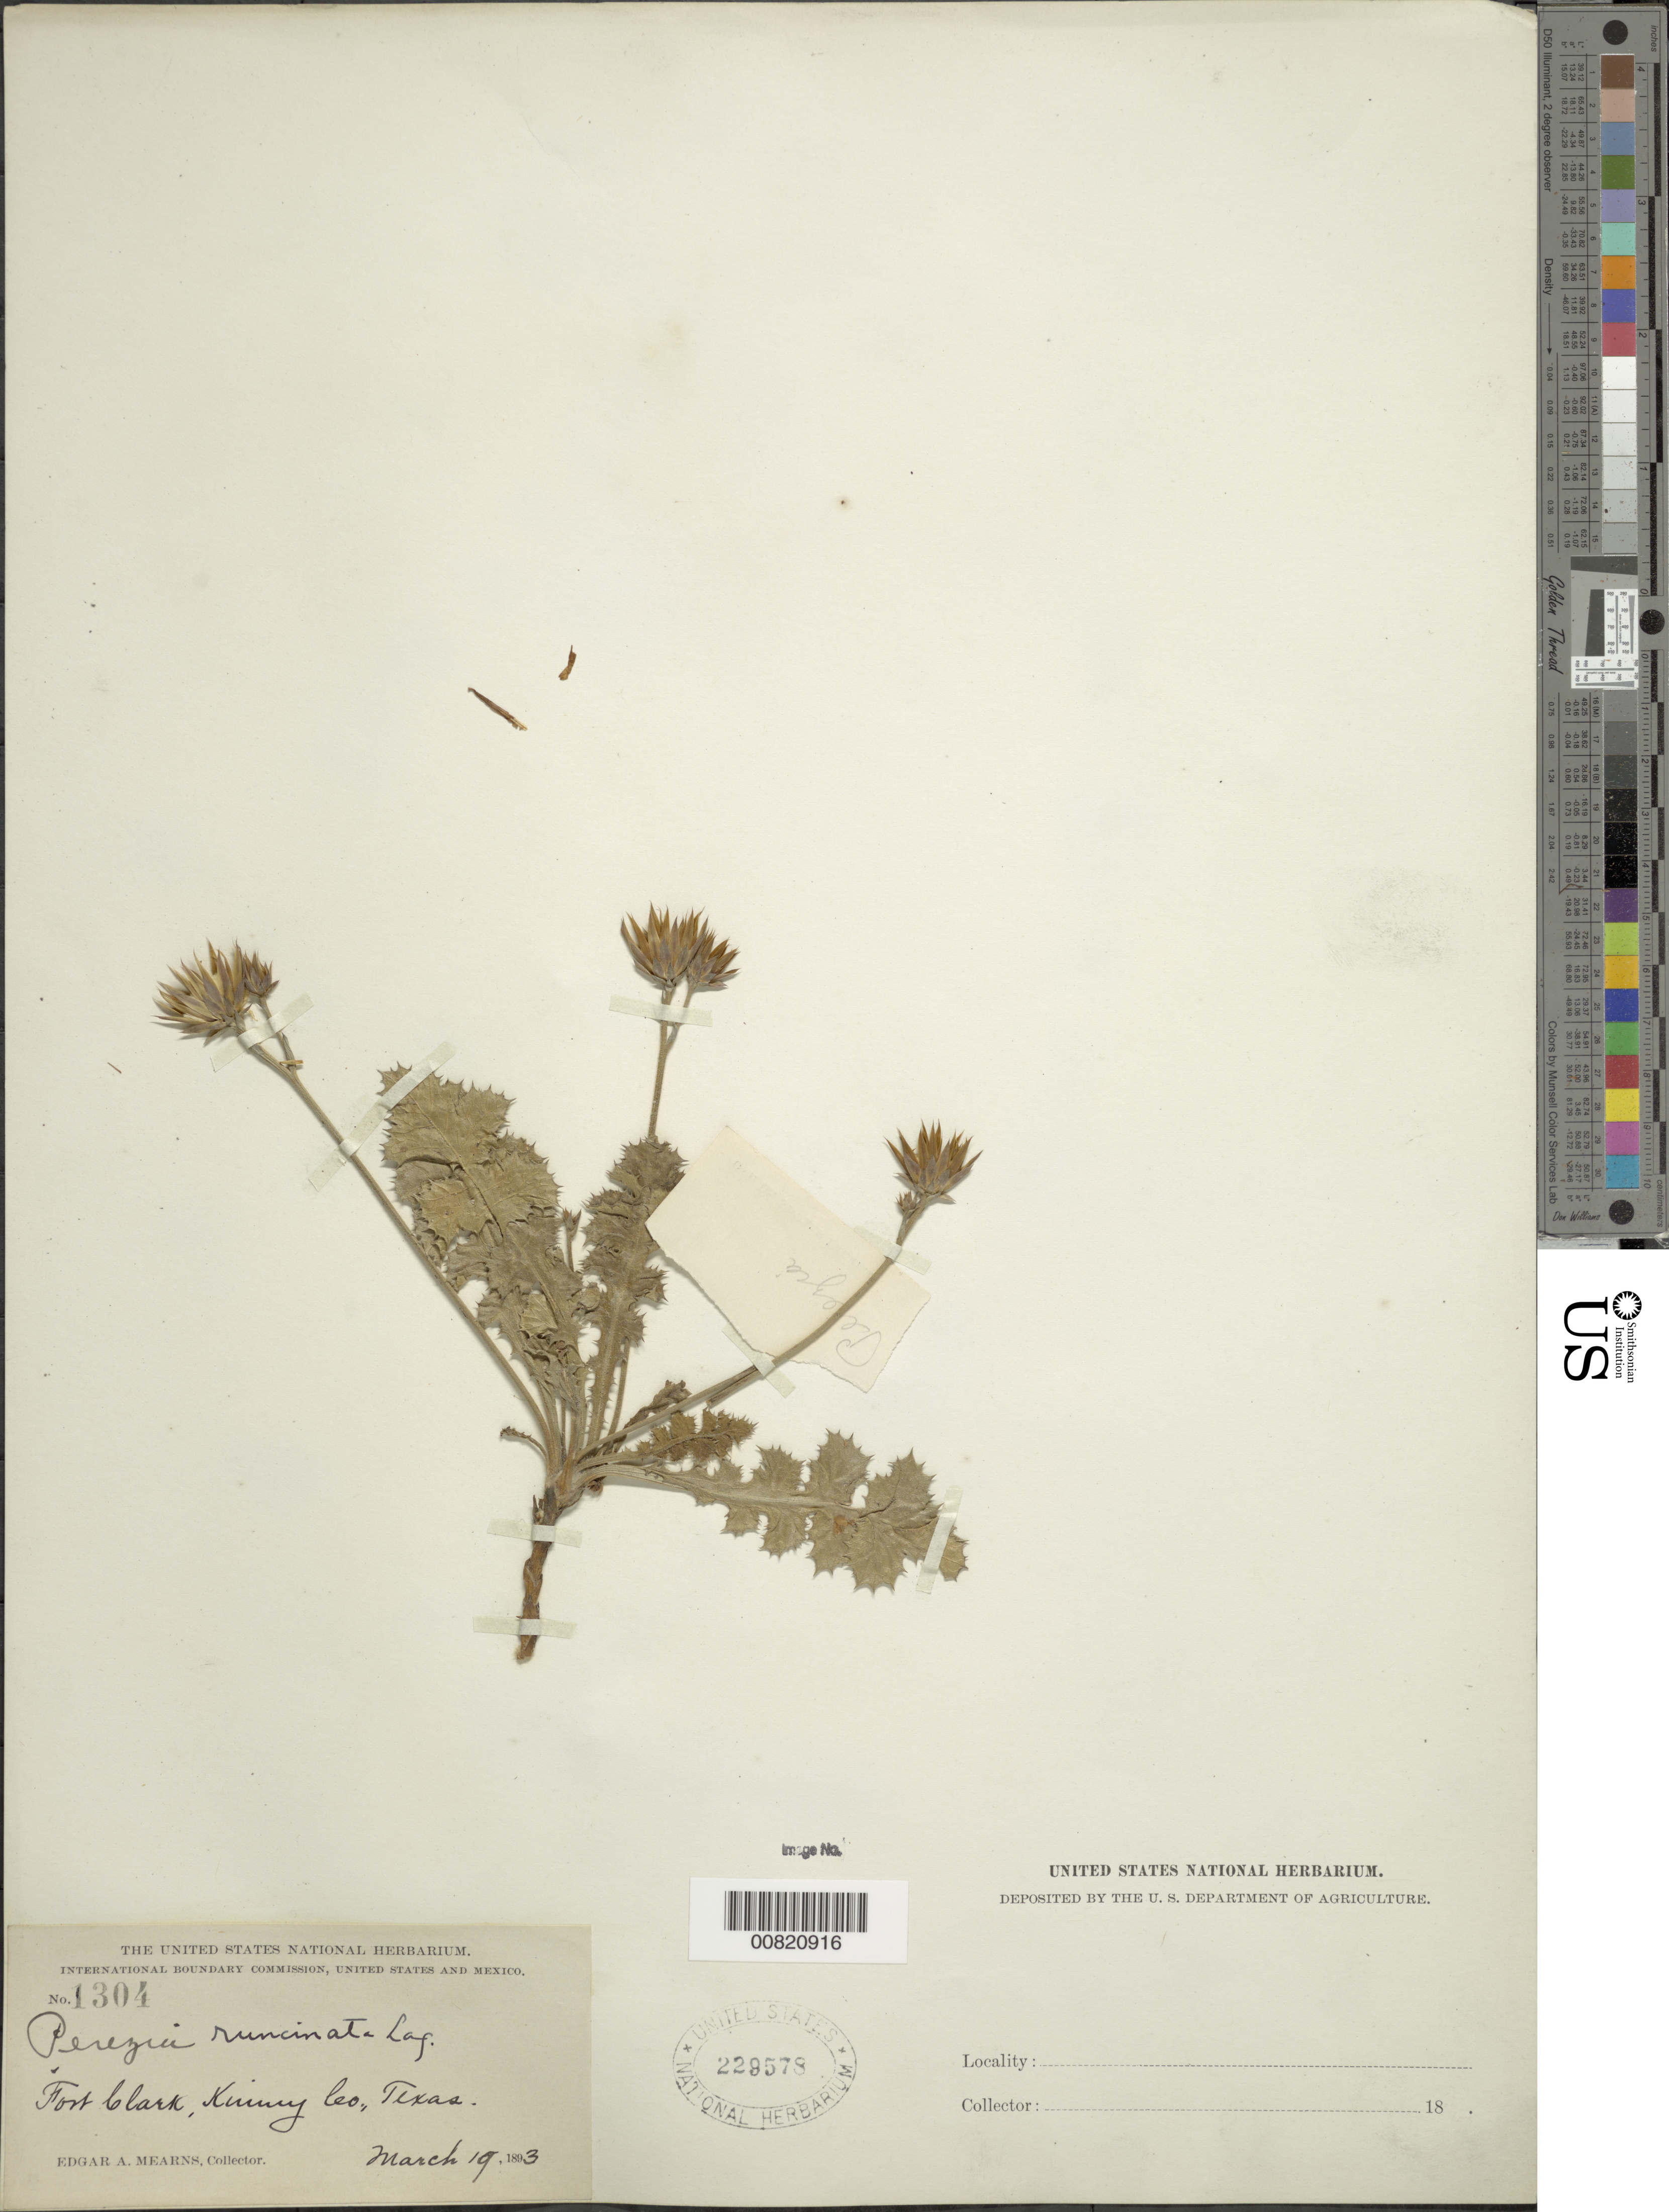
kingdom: Plantae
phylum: Tracheophyta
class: Magnoliopsida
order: Asterales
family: Asteraceae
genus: Acourtia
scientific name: Acourtia runcinata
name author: (D. Don) B.L. Turner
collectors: E. A. Mearns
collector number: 1304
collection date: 1893-03-19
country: United States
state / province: Texas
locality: Fort Clark, Kinney Co.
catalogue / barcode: US 229578